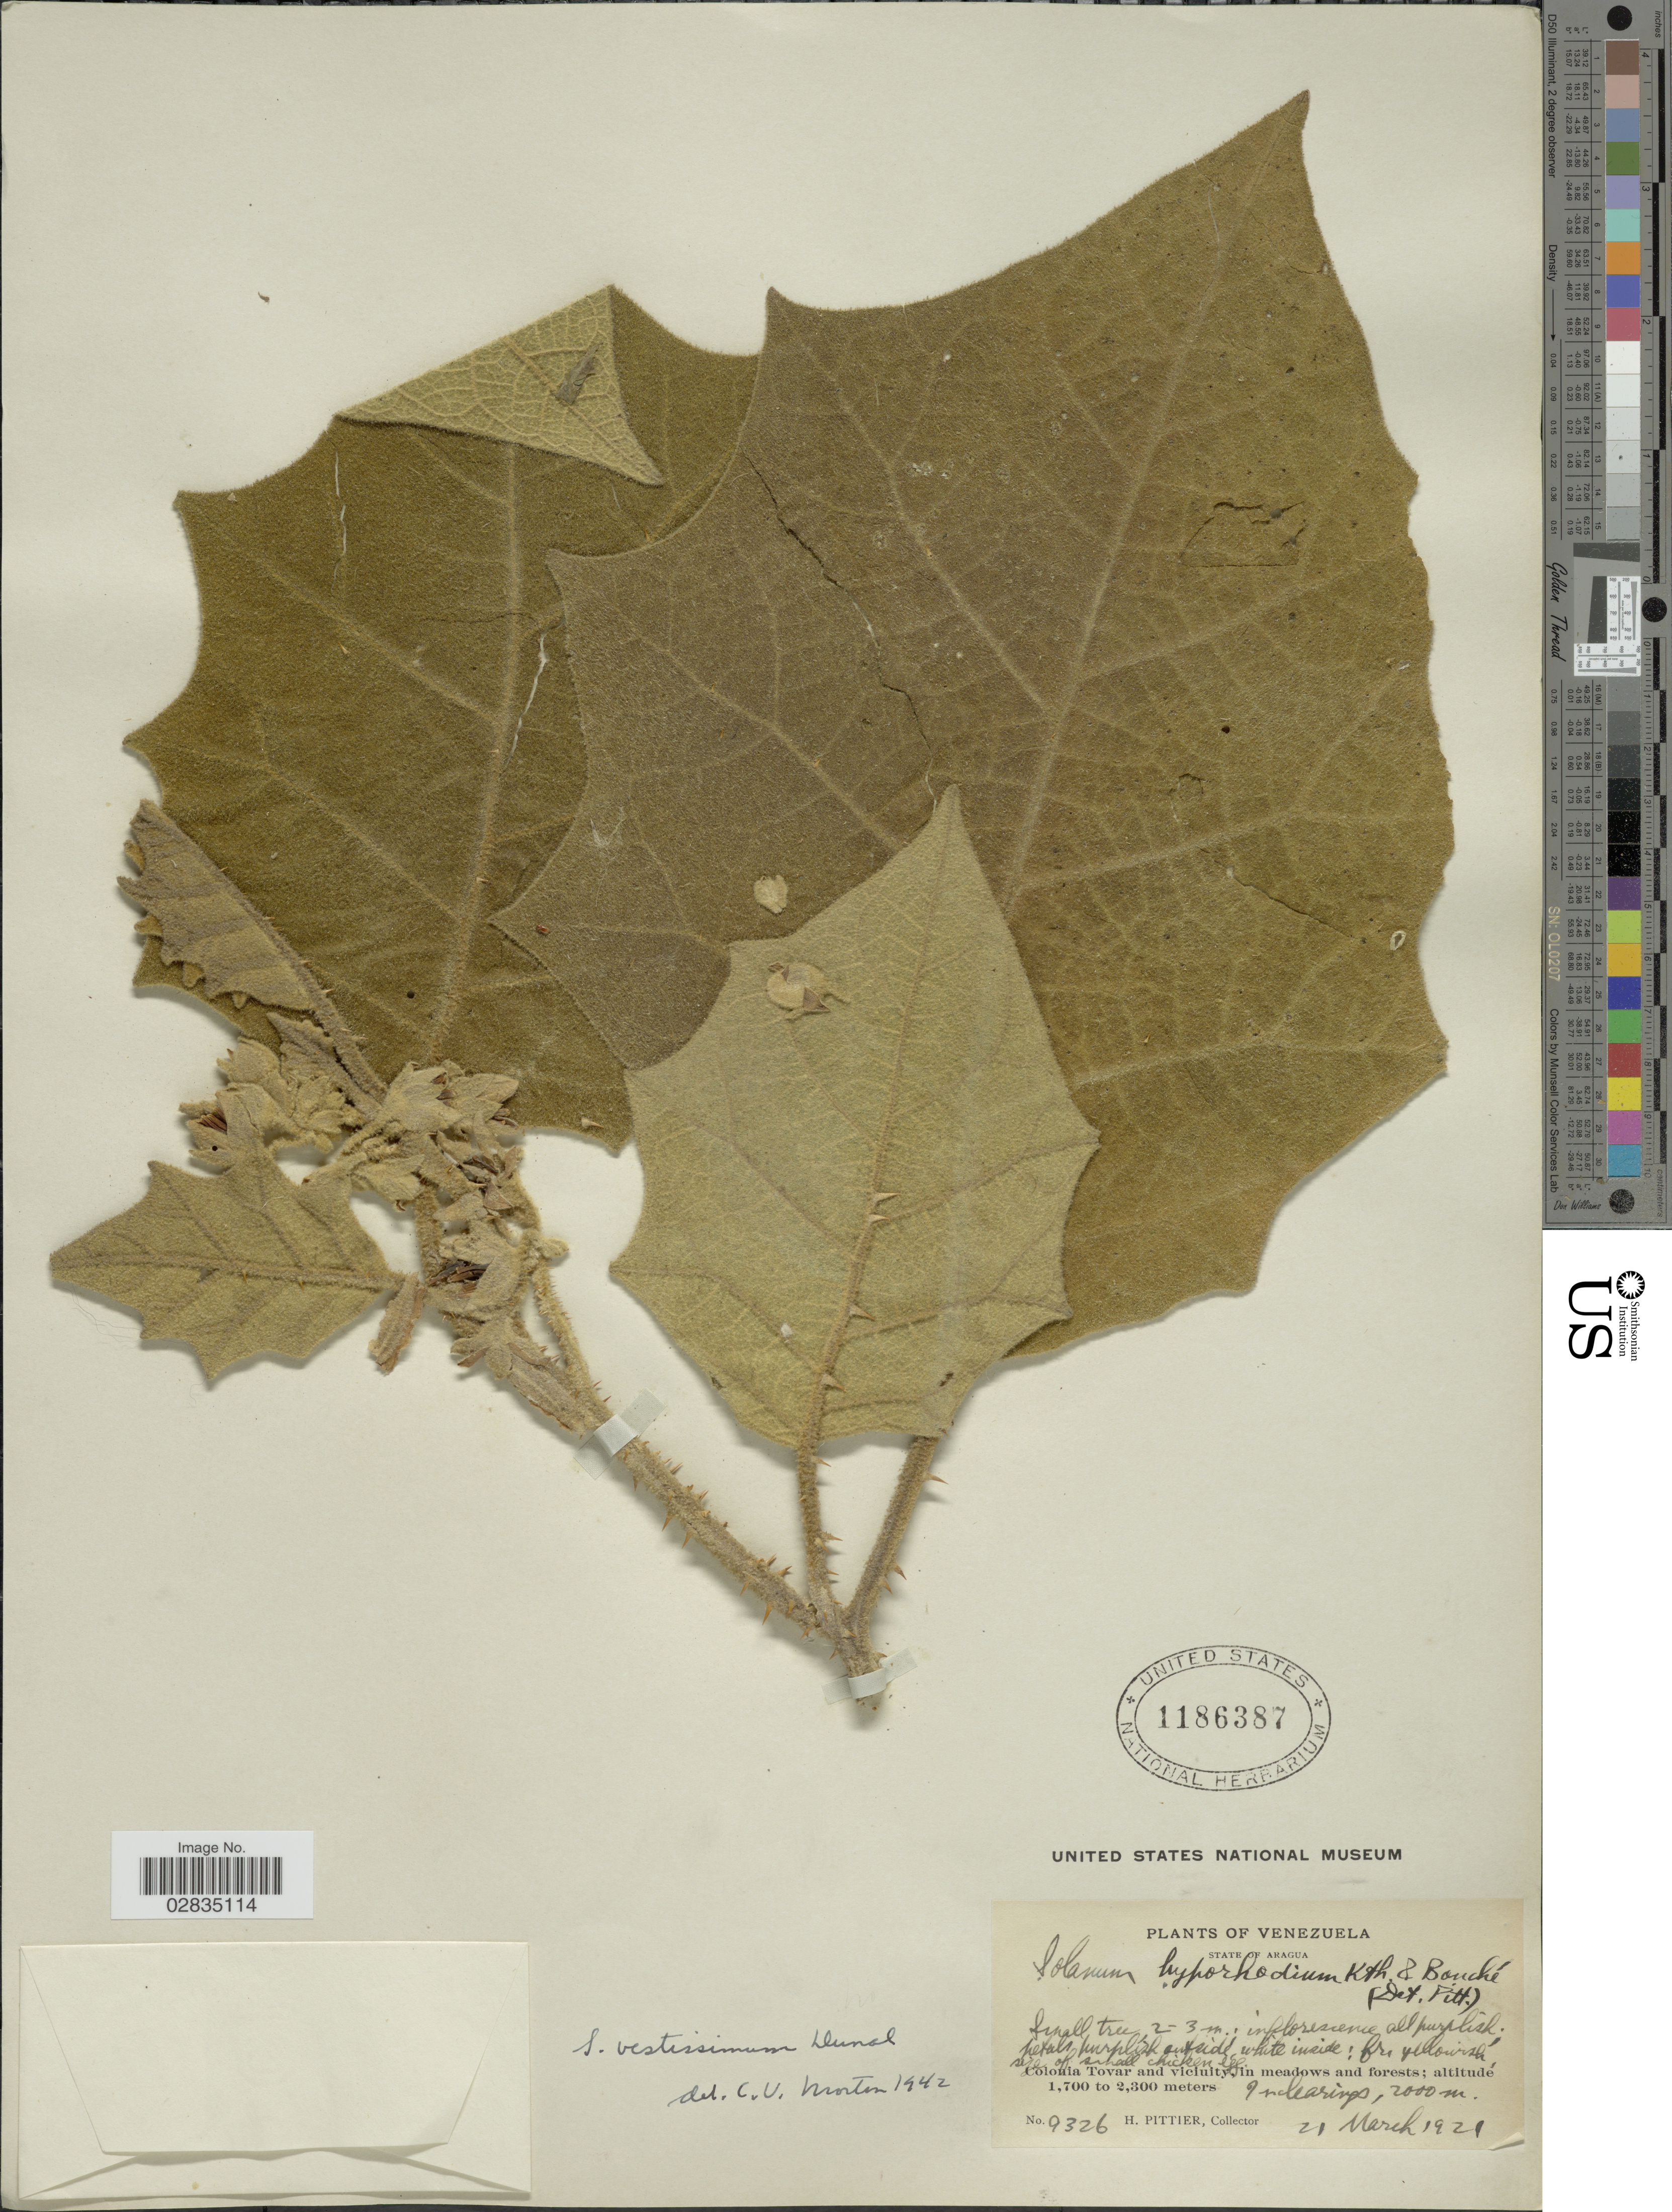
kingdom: Plantae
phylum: Tracheophyta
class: Magnoliopsida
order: Solanales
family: Solanaceae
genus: Solanum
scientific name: Solanum vestissimum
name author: Dunal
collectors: H. F. Pittier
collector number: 9326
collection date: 1921-03-21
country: Venezuela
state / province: Aragua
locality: Colonia Tovar and vicinity, in meadows and forests.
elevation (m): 2000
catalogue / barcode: US 1186387